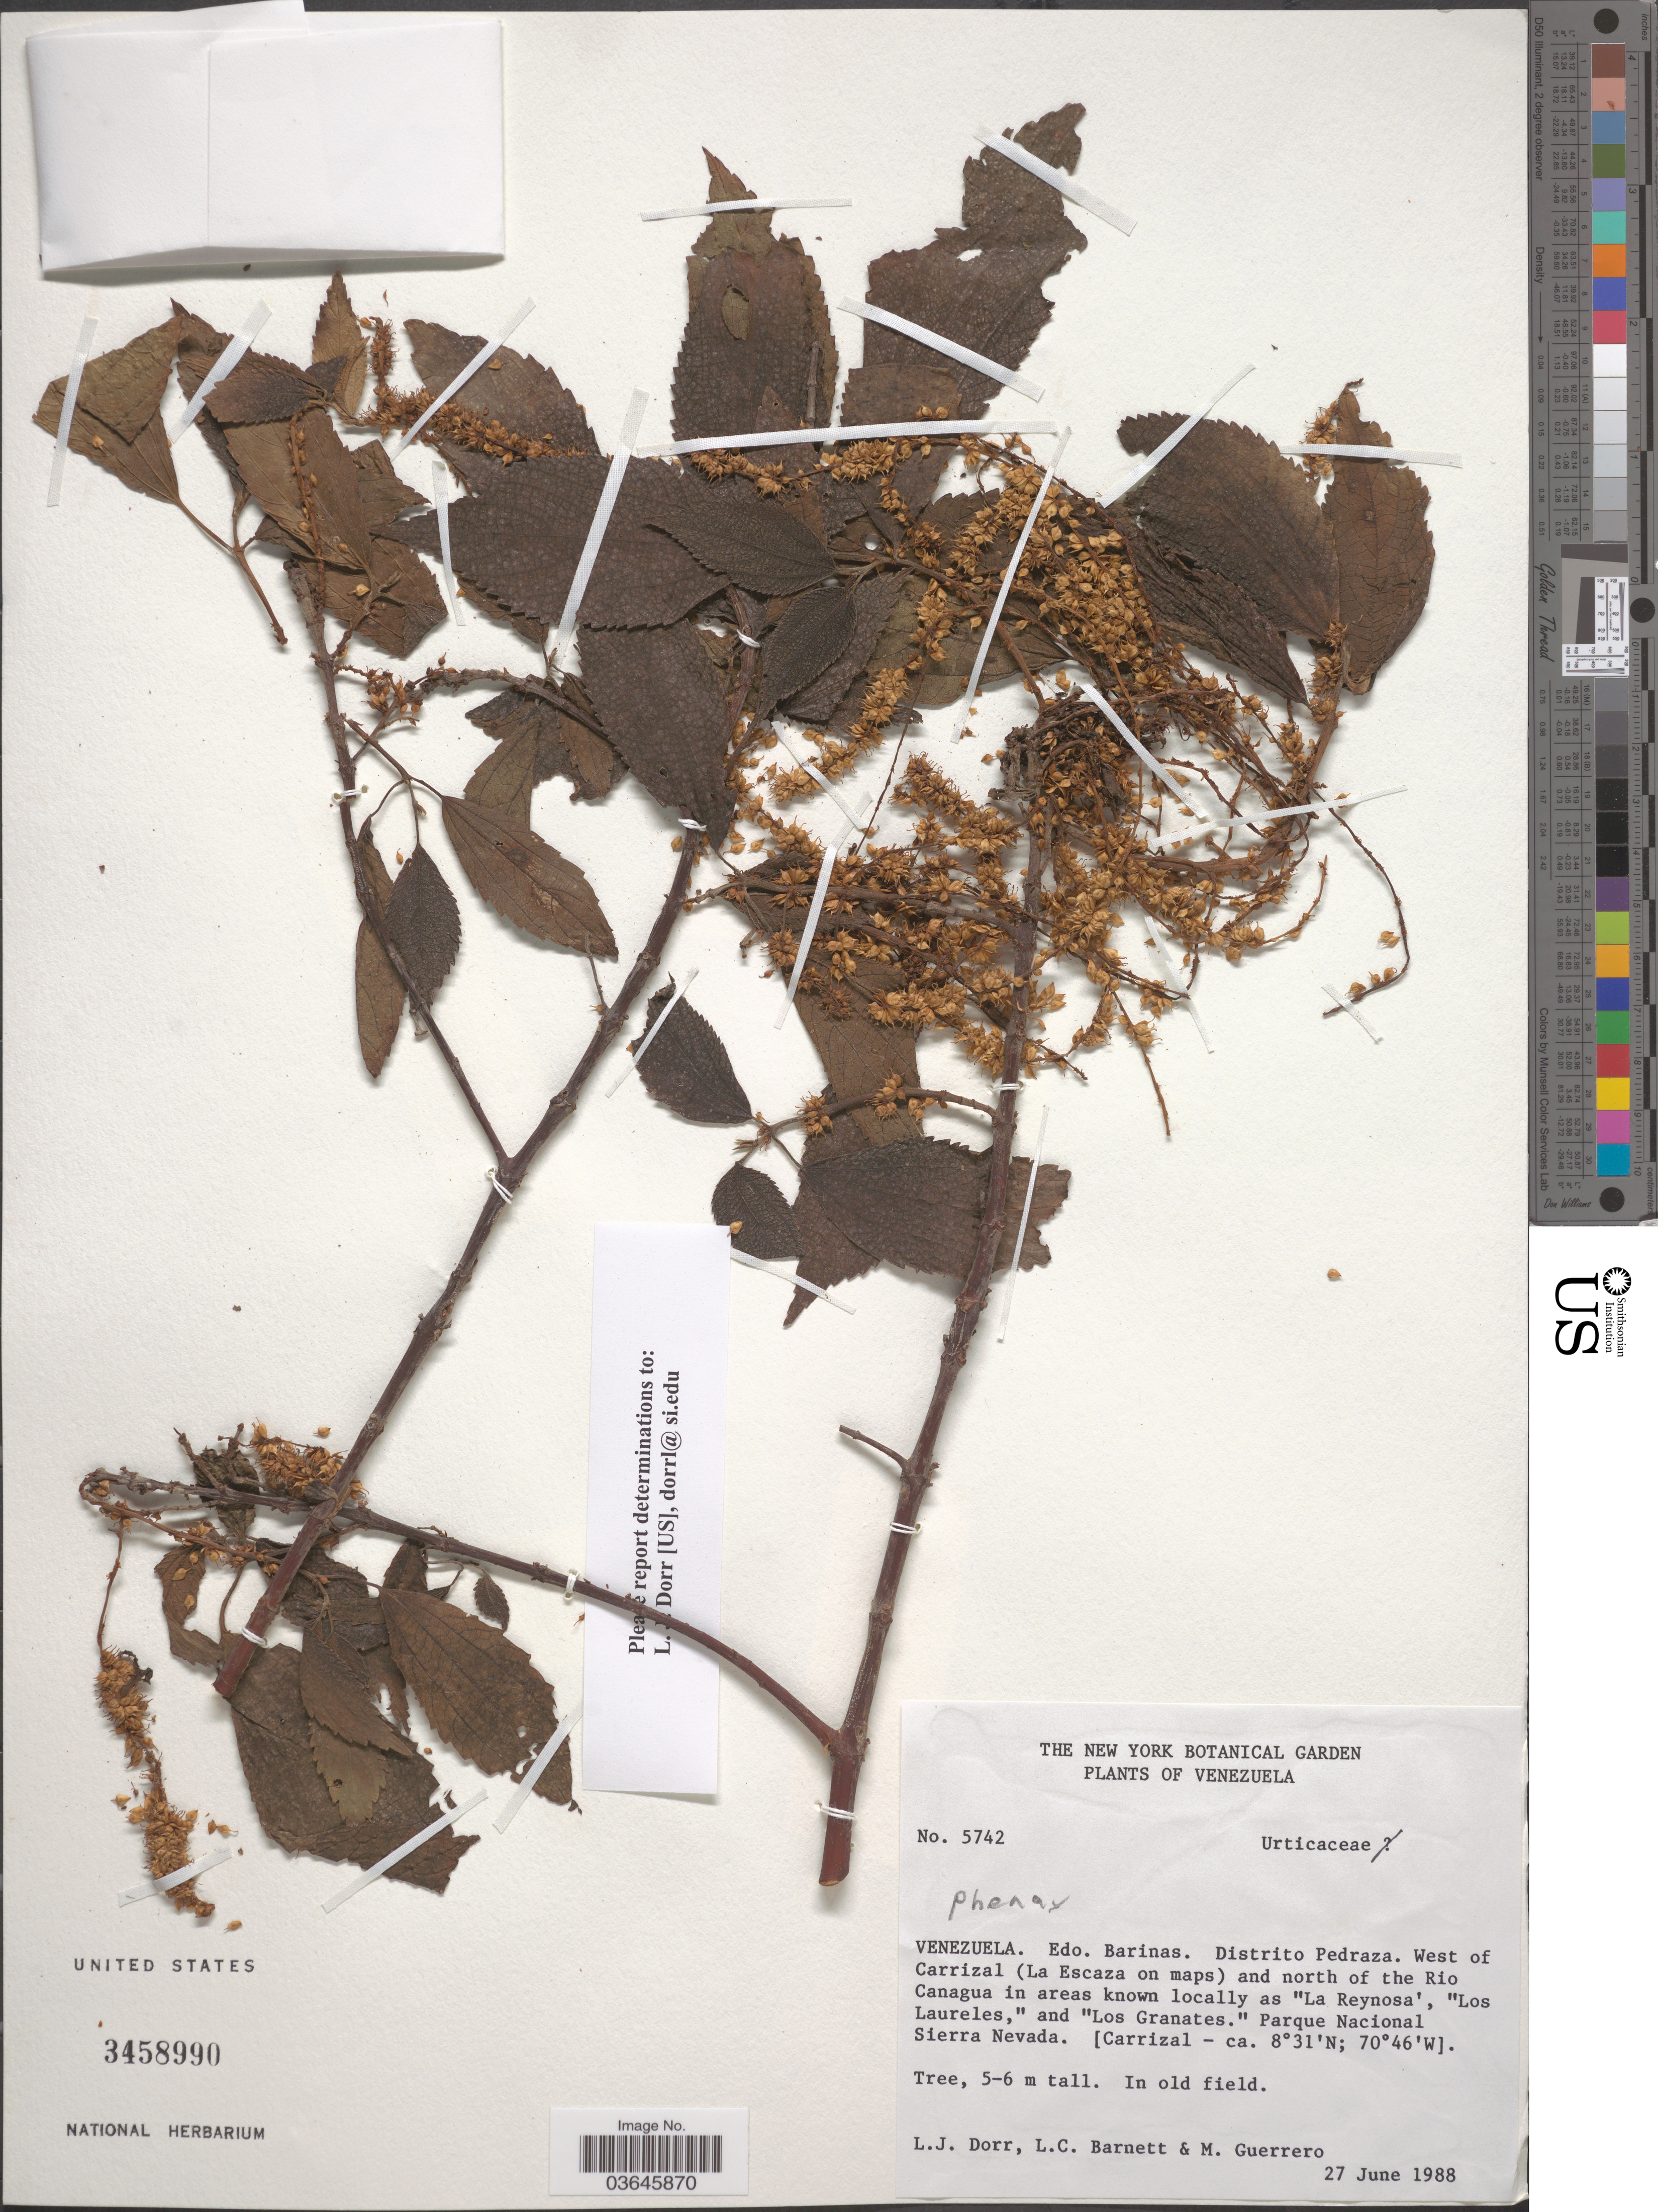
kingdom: Plantae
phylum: Tracheophyta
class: Magnoliopsida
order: Rosales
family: Urticaceae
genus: Phenax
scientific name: Phenax sp.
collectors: L. J. Dorr, L. C. Barnett & M. Guerrero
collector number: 5742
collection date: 1988-06-27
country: Venezuela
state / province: Barinas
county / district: Pedraza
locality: W of Carrizal (La Escaza on maps) and N of Rio Canagua in areas known locally as "La Reynosa", "Los Laureles" and "Los Granates." Parque Nacional Sierra Nevada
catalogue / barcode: US 3458990